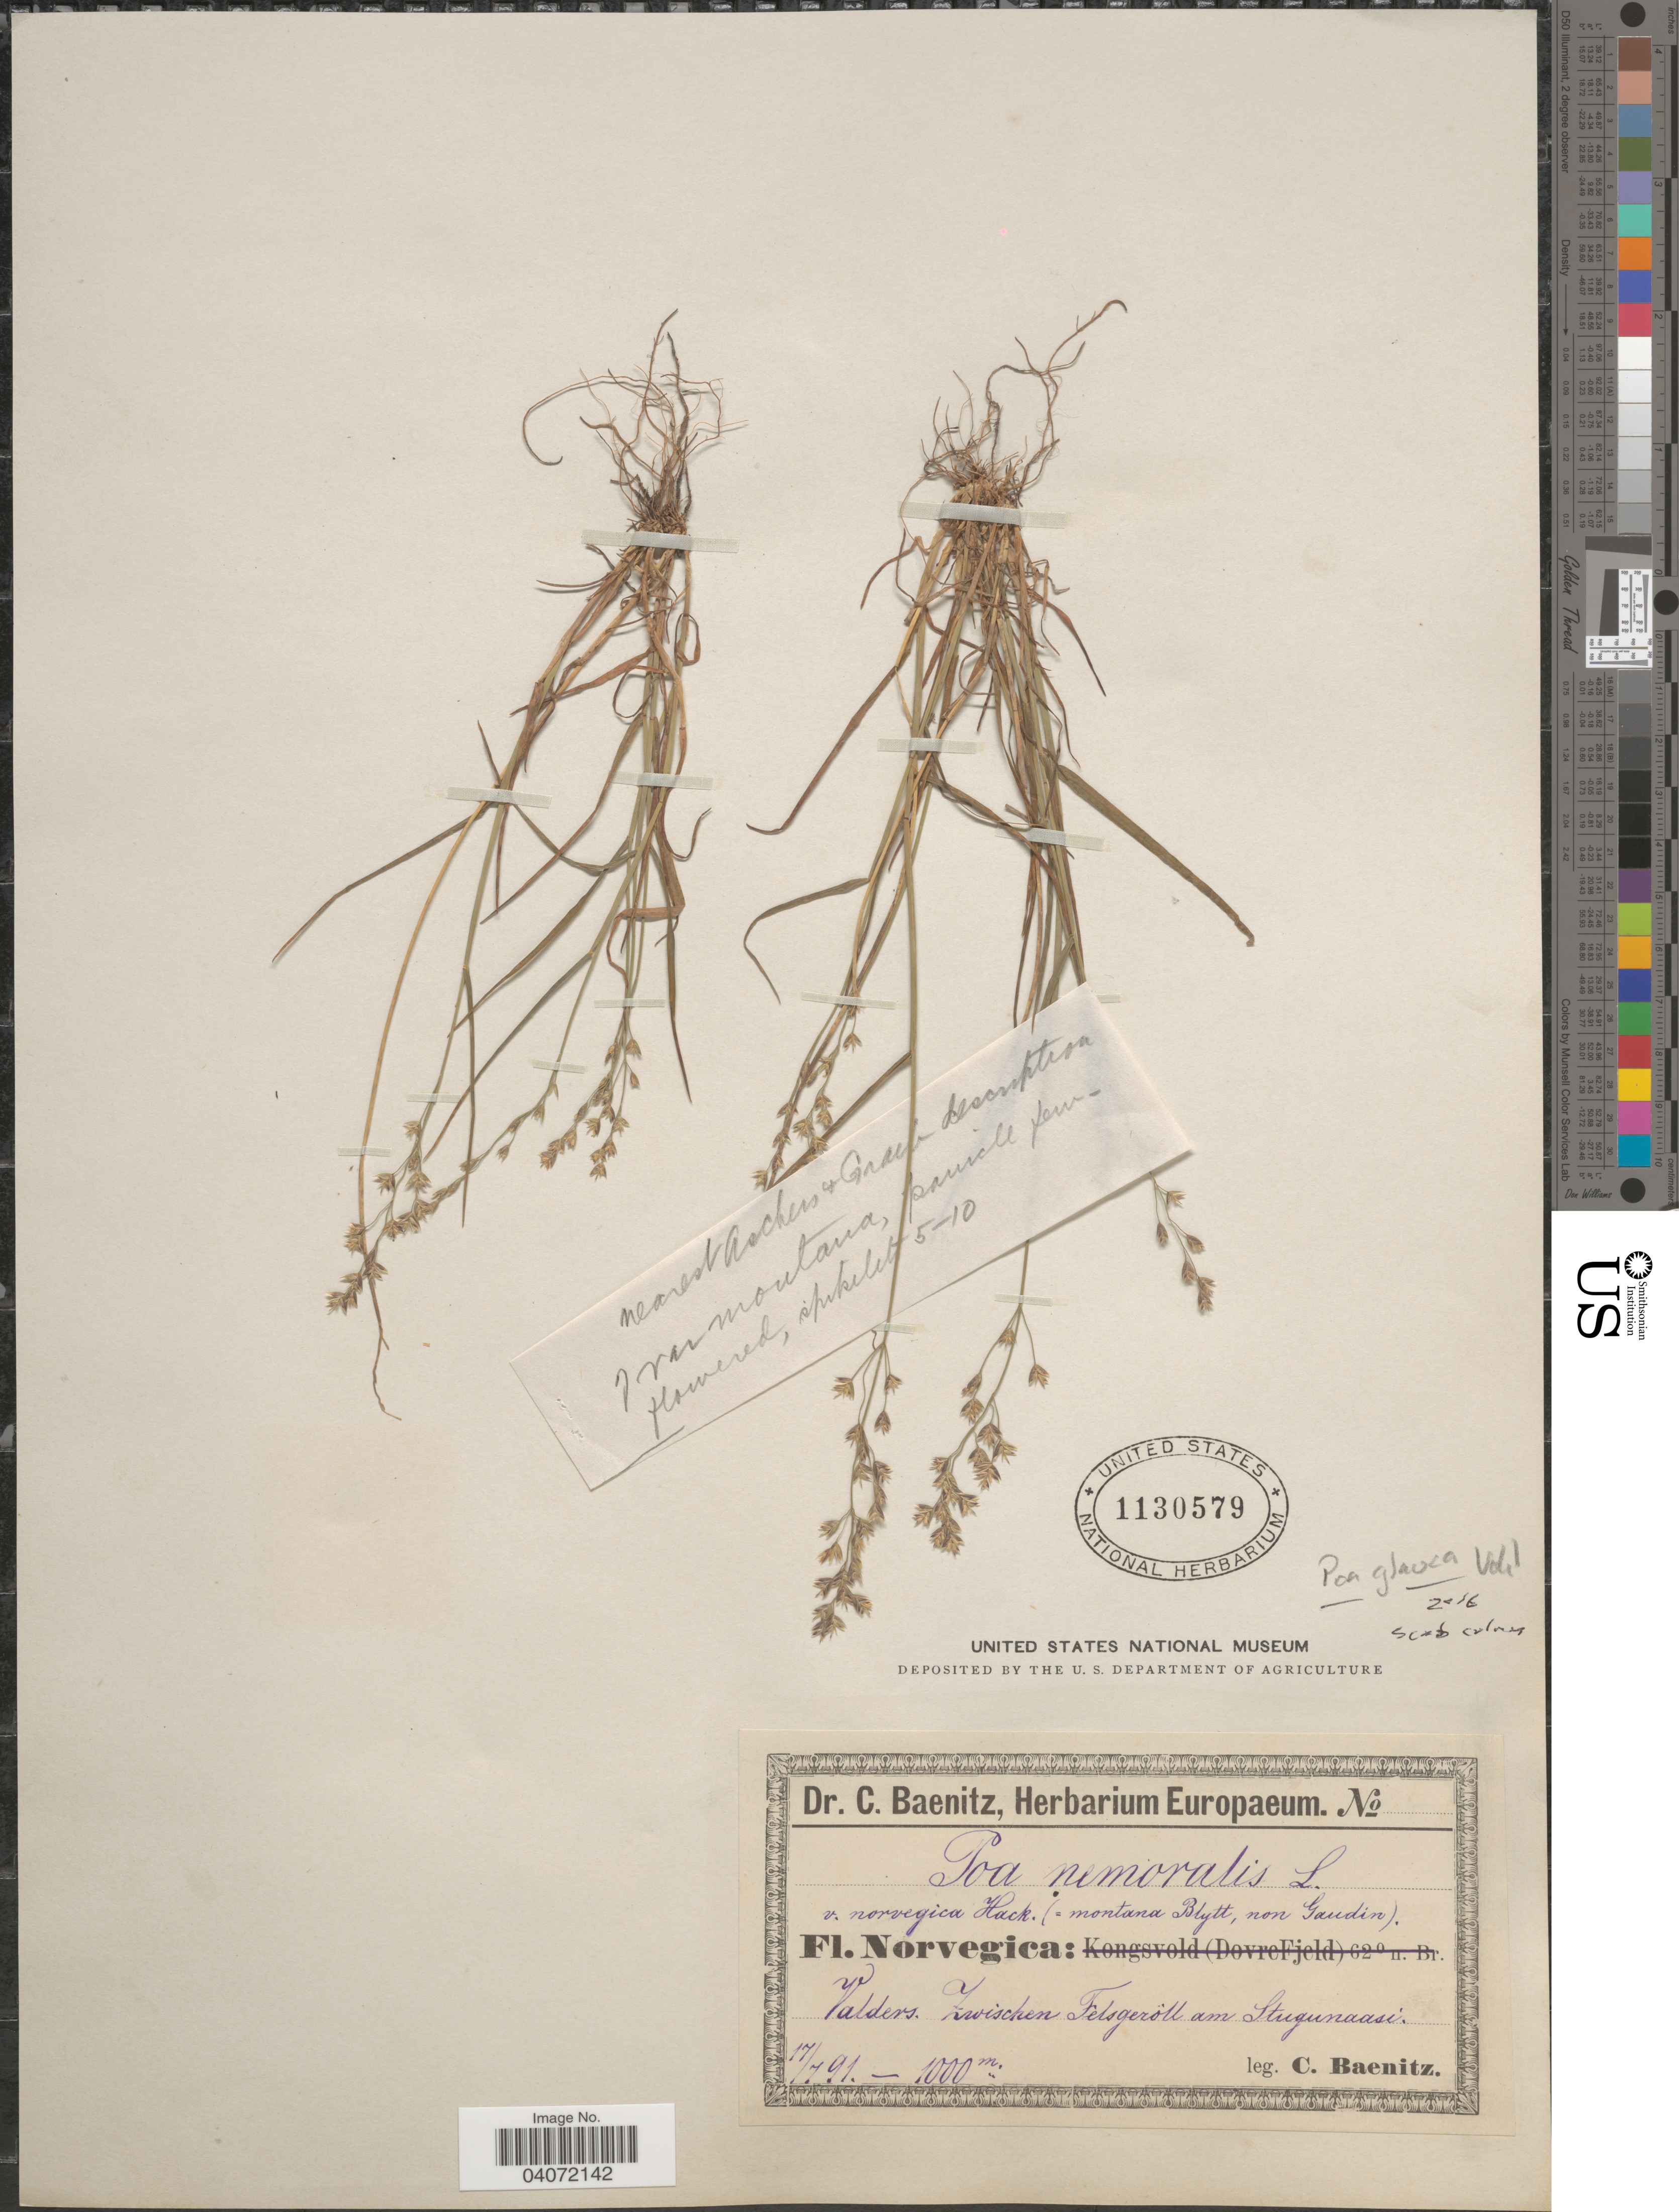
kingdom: Plantae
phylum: Tracheophyta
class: Liliopsida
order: Poales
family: Poaceae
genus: Poa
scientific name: Poa glauca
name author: Vahl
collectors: C. G. Baenitz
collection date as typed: Transcribed d/m/y: 17/7/91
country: Norway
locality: Norvegica: Valders. Zwischen Felsgeröll am Stugunaasi.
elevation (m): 1000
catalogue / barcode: US 1130579